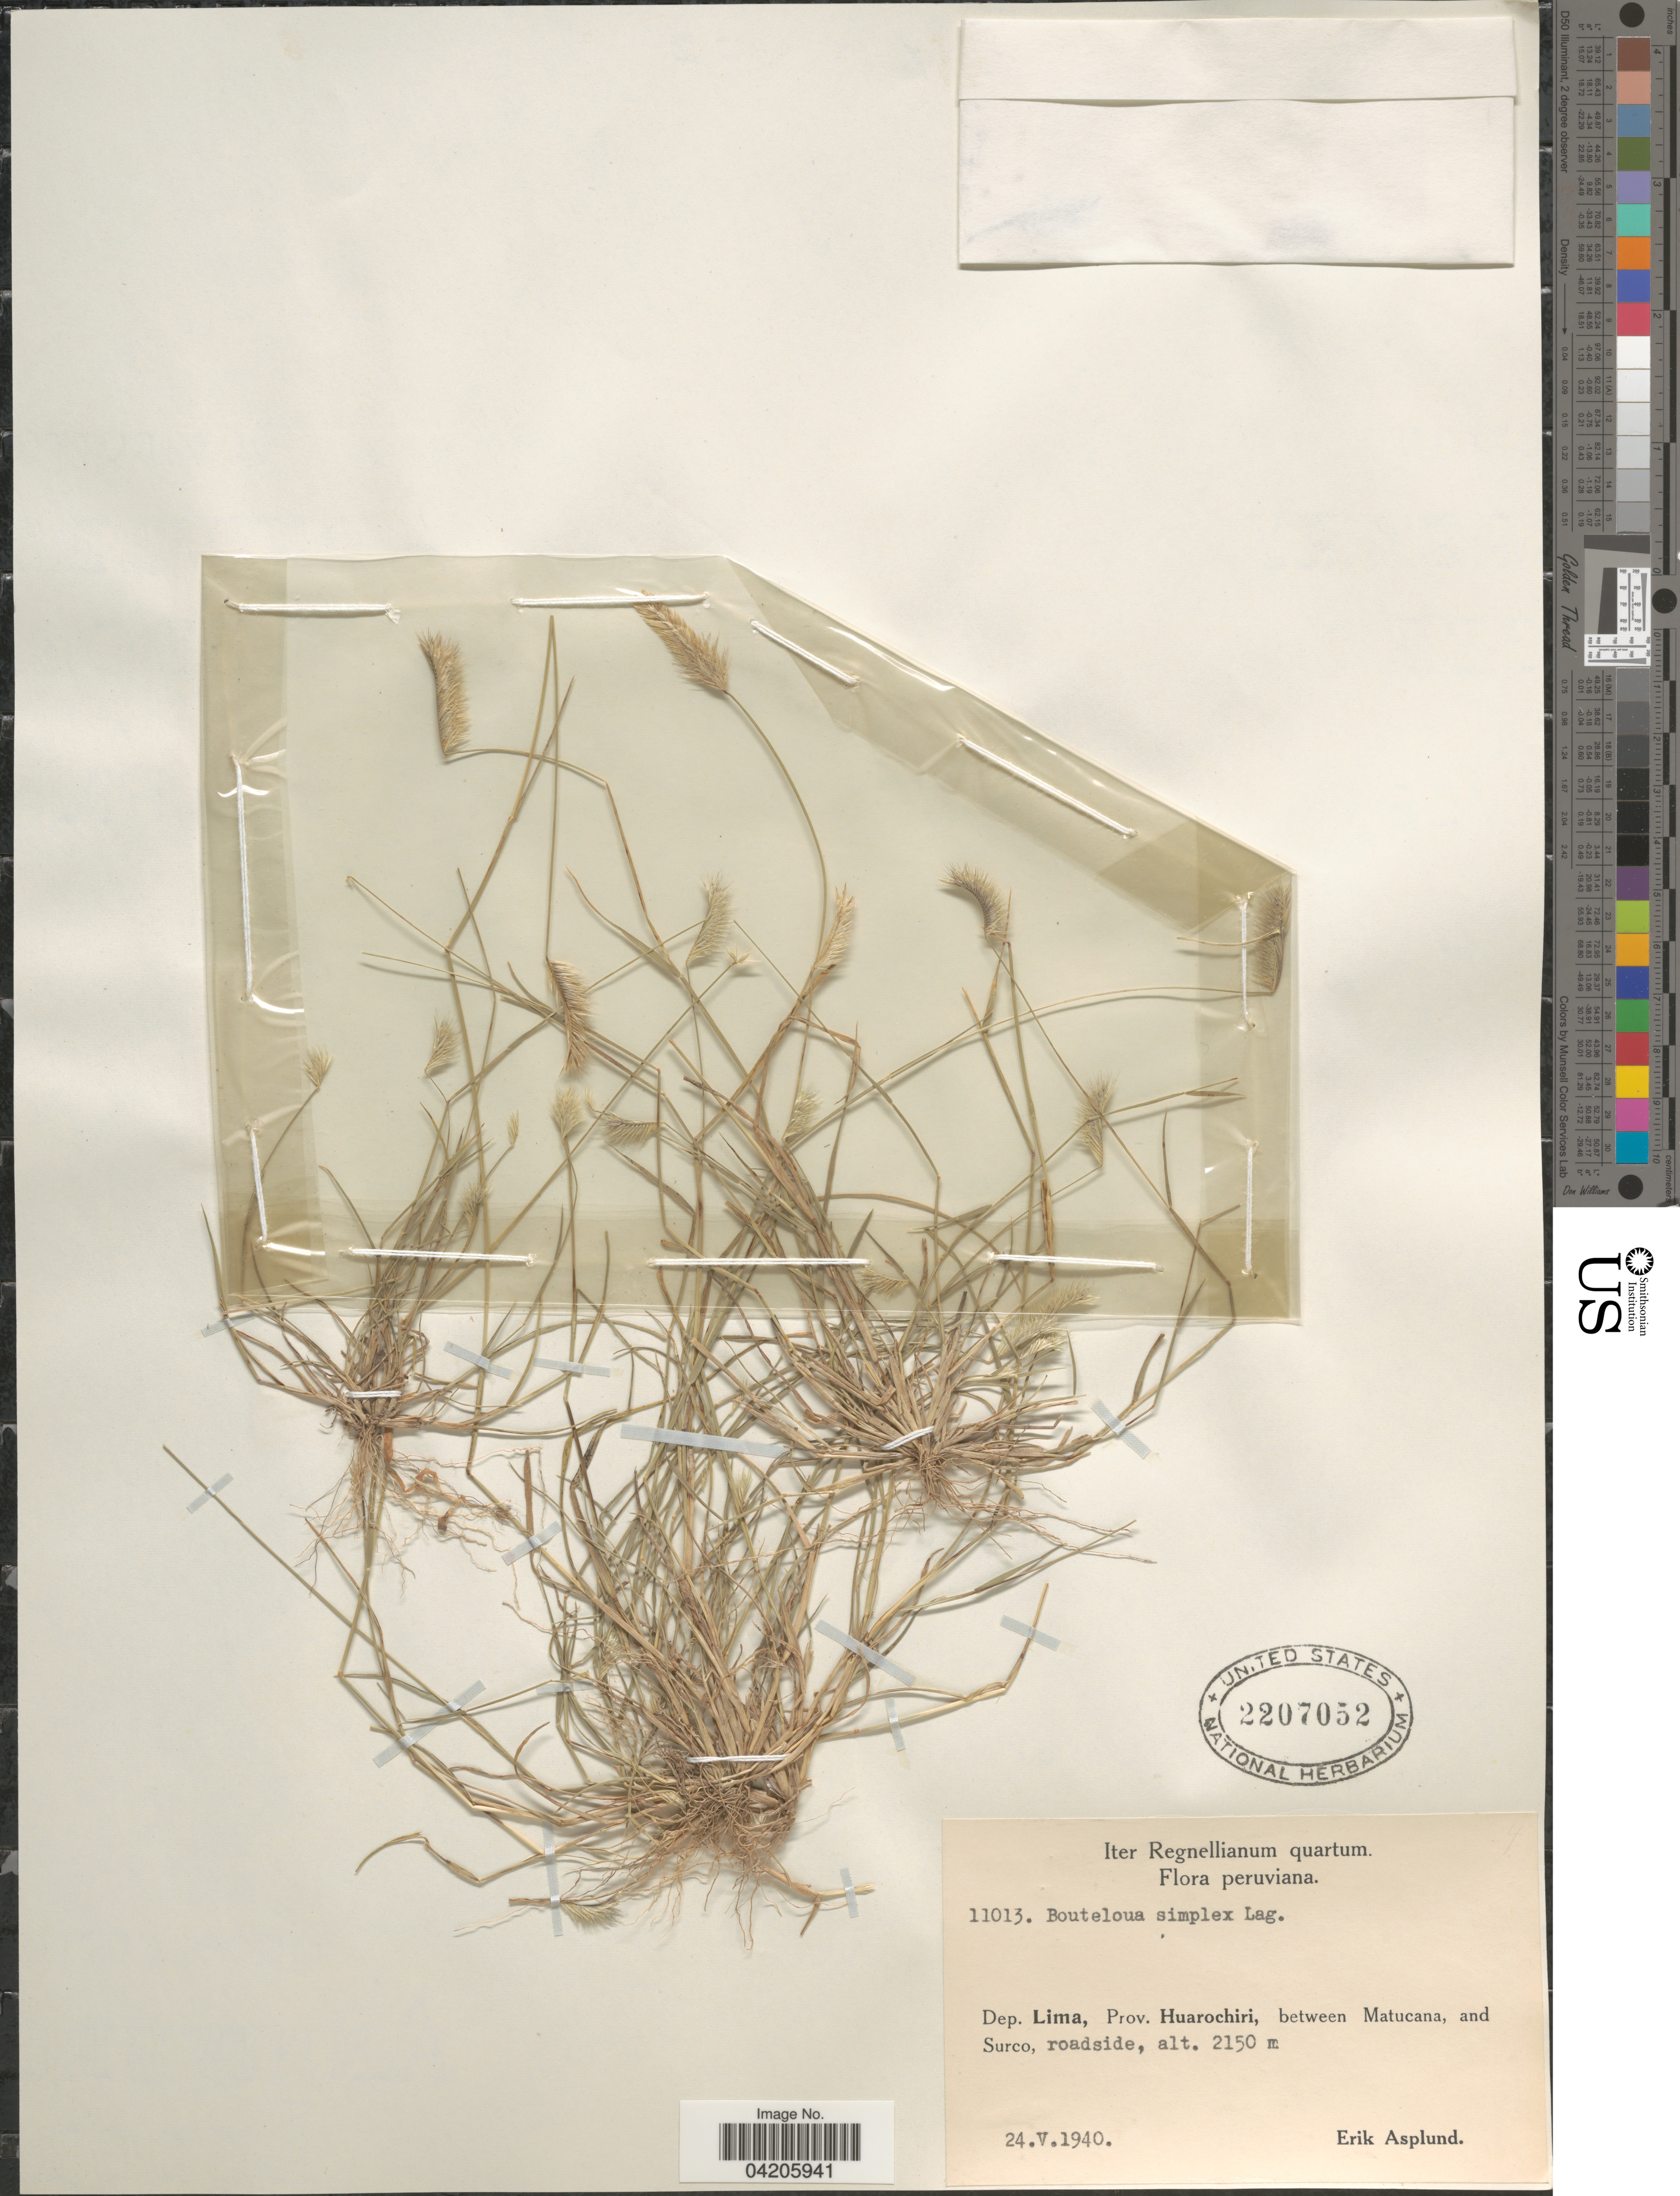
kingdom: Plantae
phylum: Tracheophyta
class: Liliopsida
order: Poales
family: Poaceae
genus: Bouteloua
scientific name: Bouteloua simplex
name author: Lag.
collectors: E. Asplund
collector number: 11013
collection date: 1940-05-24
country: Peru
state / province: Lima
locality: Iter Regnellianum quartum. Dep. Lima, Prov. Huarochiri, between Matucana, and Surco, roadside.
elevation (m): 2150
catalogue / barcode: US 2207052